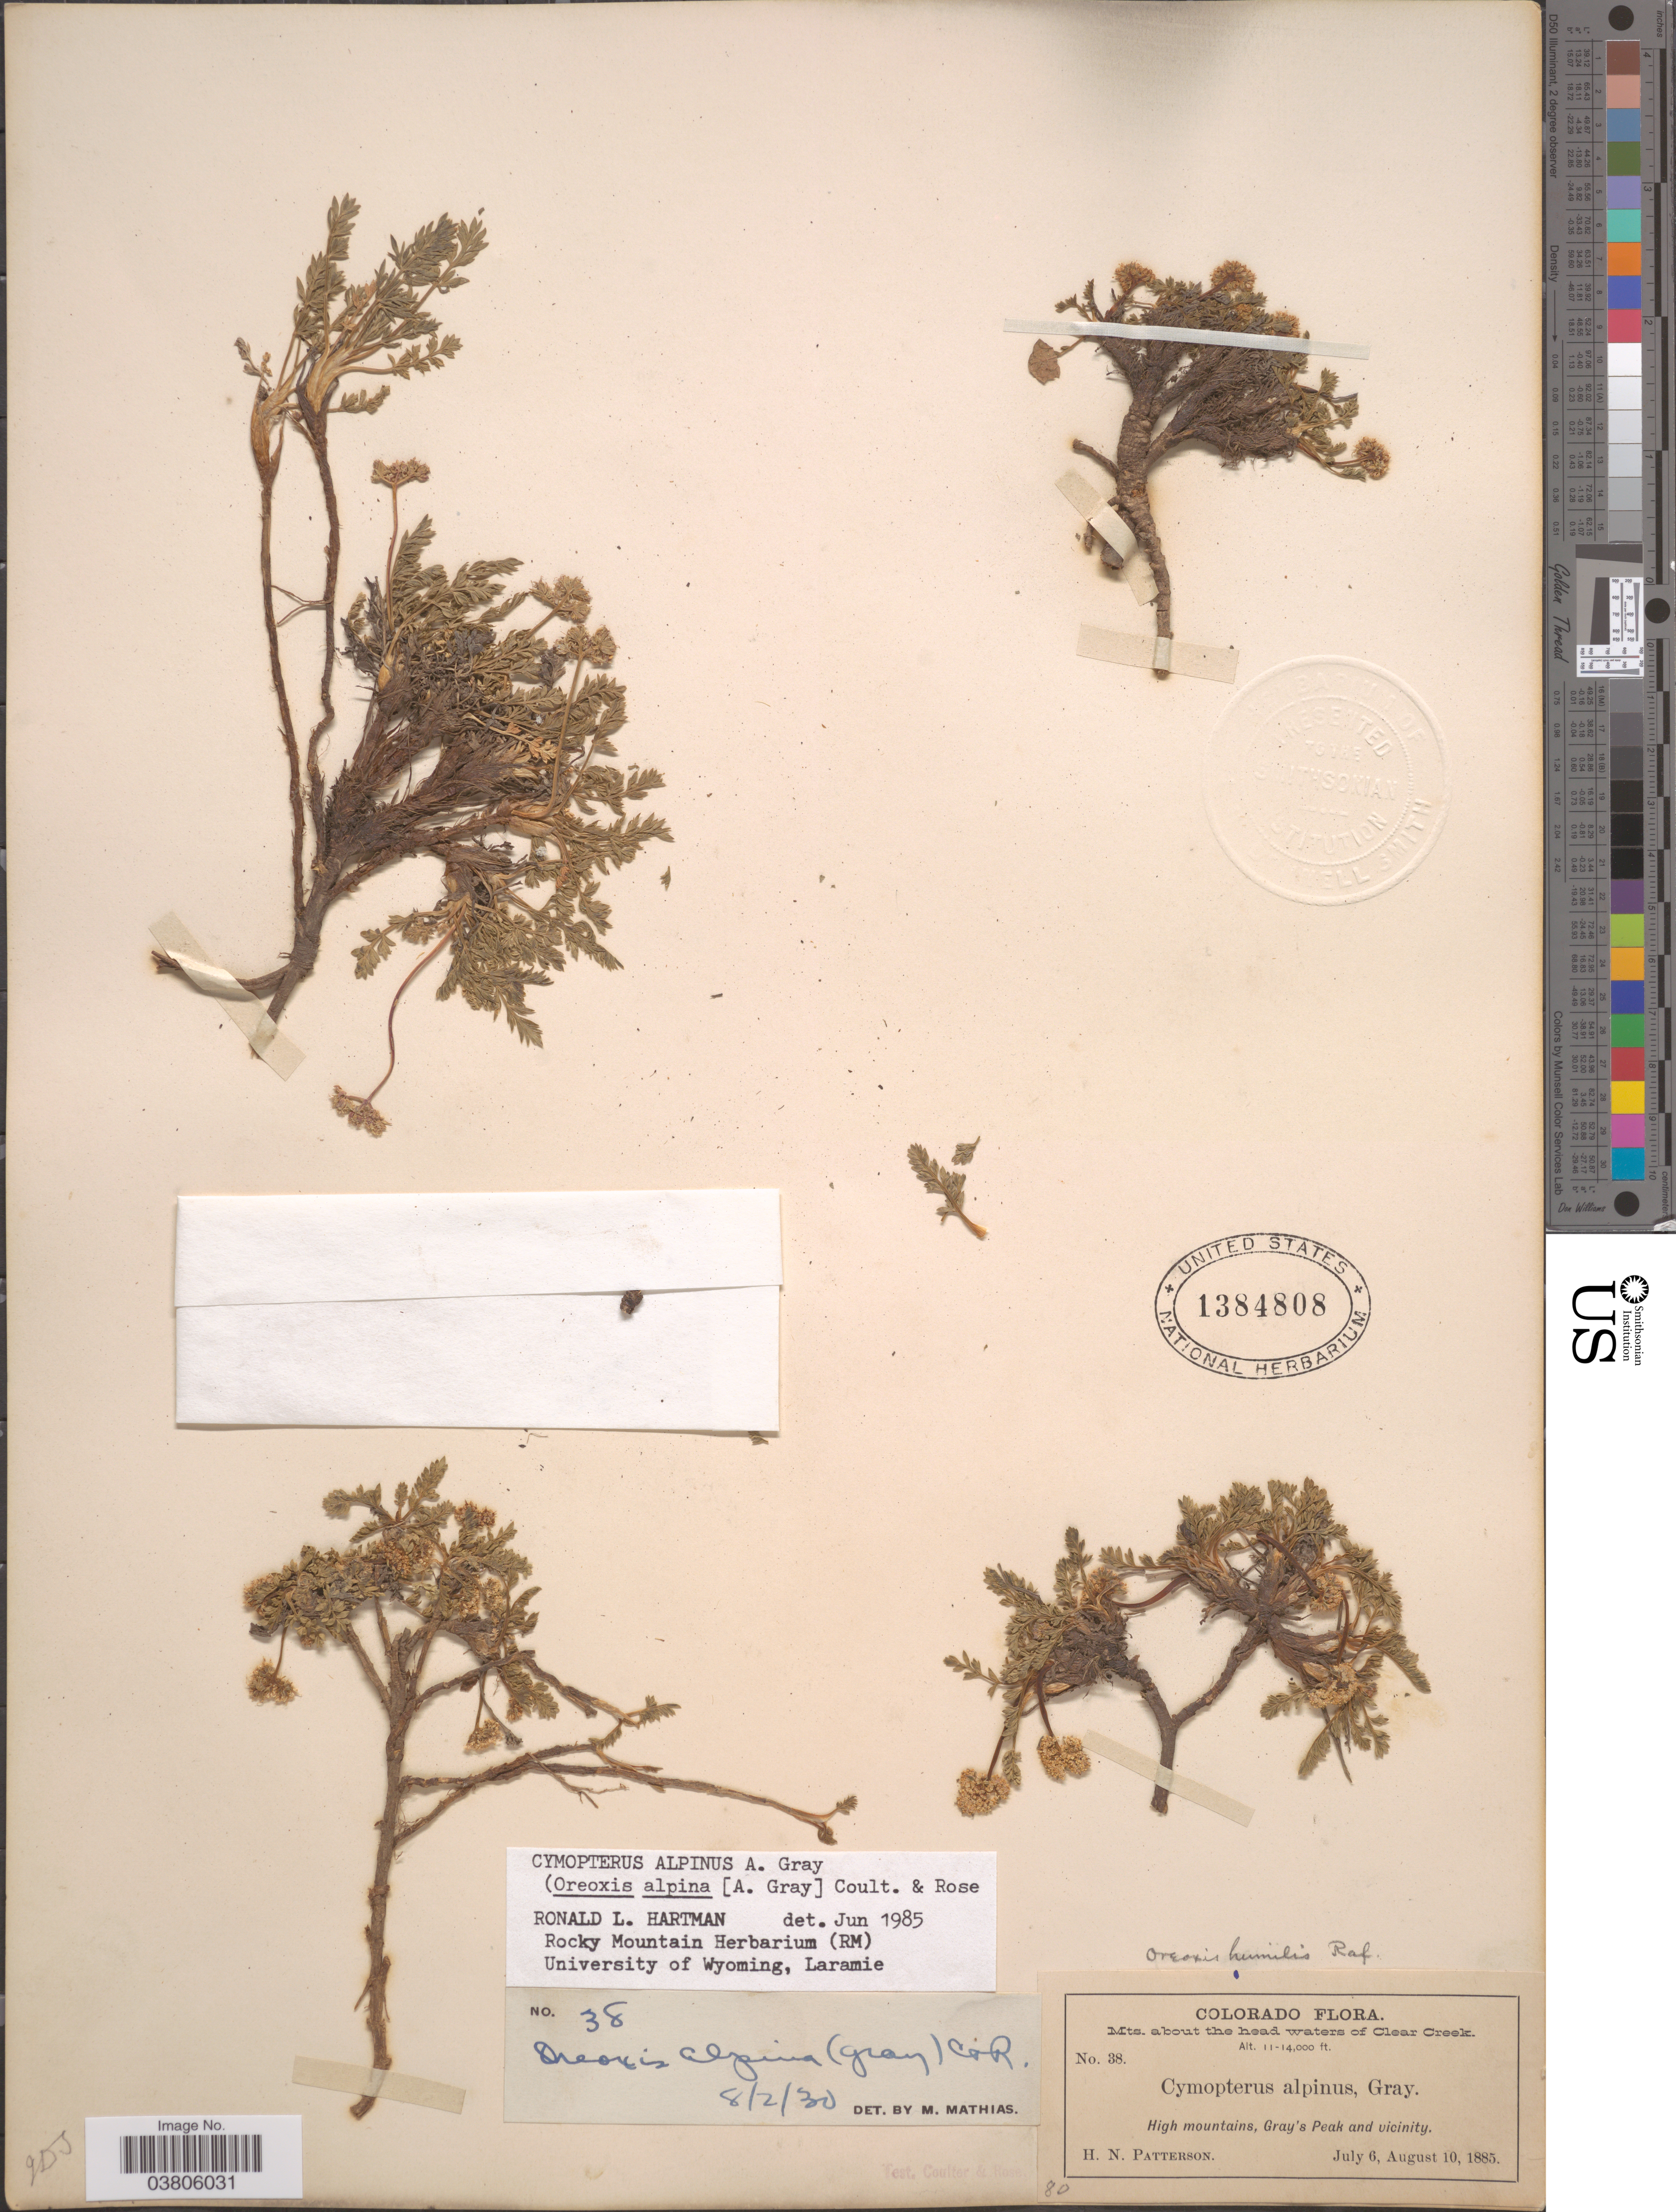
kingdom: Plantae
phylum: Tracheophyta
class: Magnoliopsida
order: Apiales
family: Apiaceae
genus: Cymopterus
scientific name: Cymopterus alpinus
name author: A. Gray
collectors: H. N. Patterson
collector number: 38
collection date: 1885-07-06/1885-08-10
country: United States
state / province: Colorado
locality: Mts. about the head waters of Clear Creek. High mountains, Gray's Peak and vicinity.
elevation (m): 3353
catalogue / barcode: US 1384808